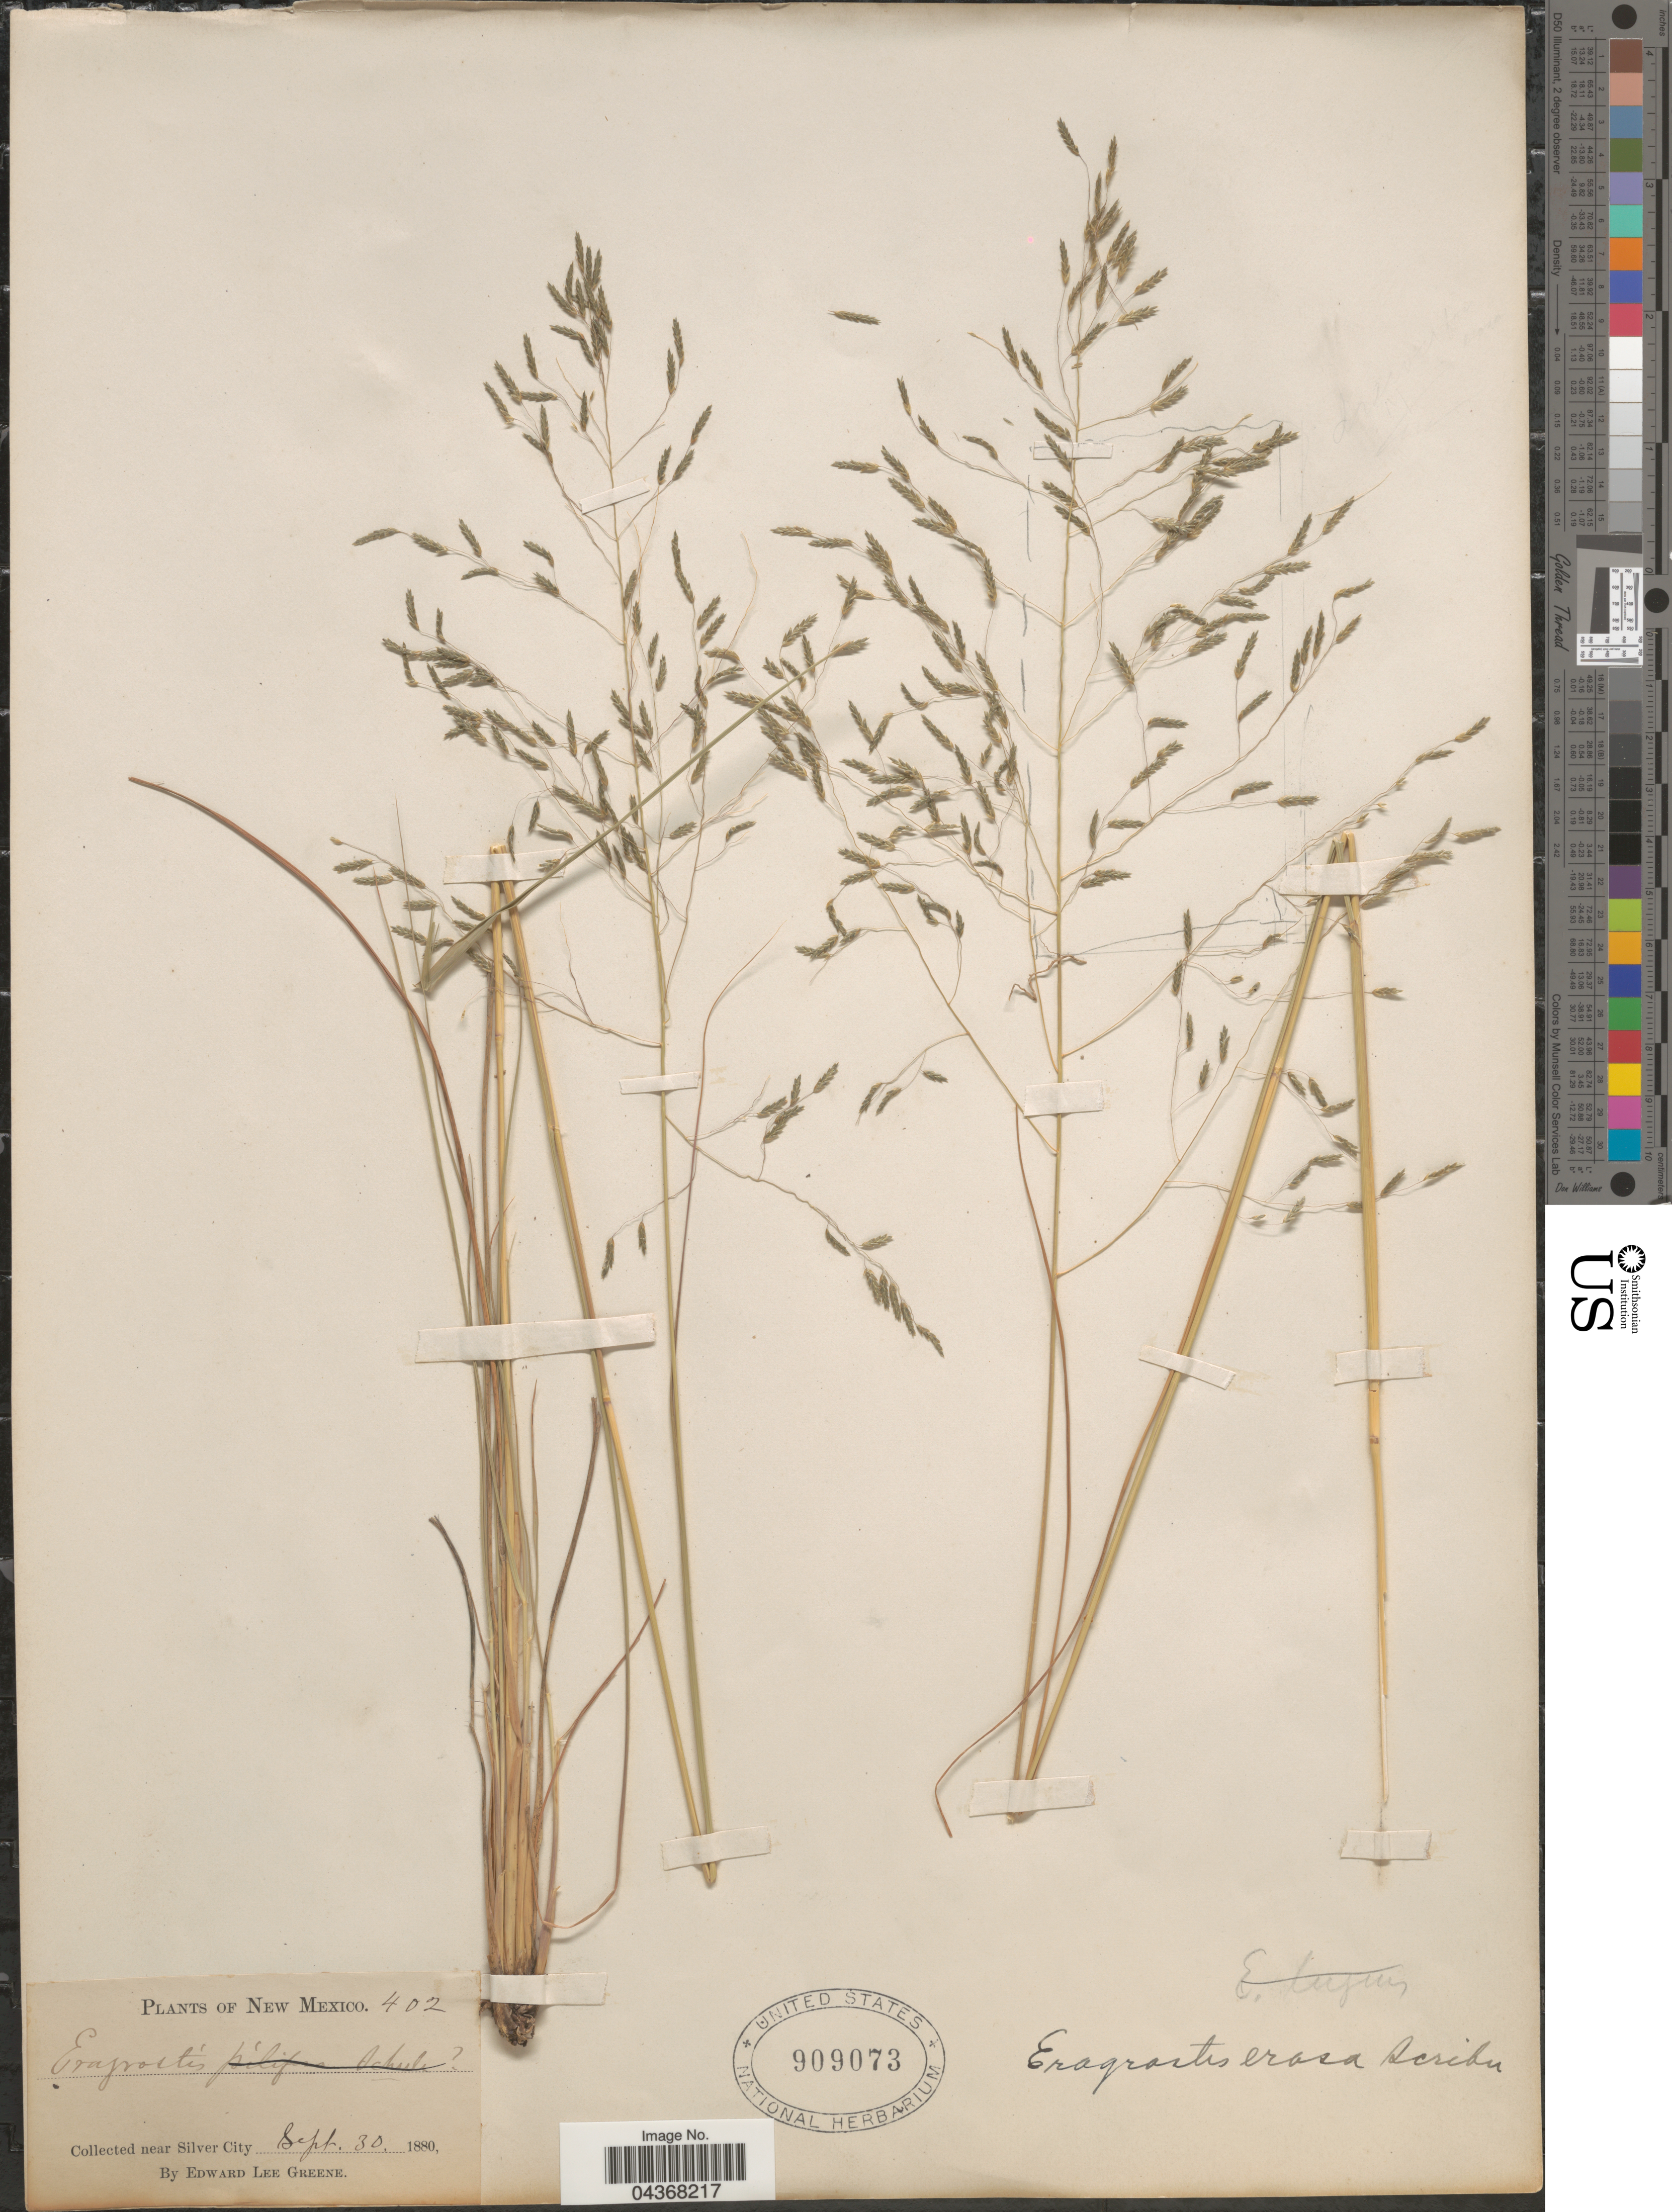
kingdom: Plantae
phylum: Tracheophyta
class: Liliopsida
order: Poales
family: Poaceae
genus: Eragrostis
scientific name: Eragrostis erosa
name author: Scribn. ex W.J. Beal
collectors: E. L. Greene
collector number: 402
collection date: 1880-09-30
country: United States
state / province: New Mexico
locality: Near Silver City.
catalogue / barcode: US 909073